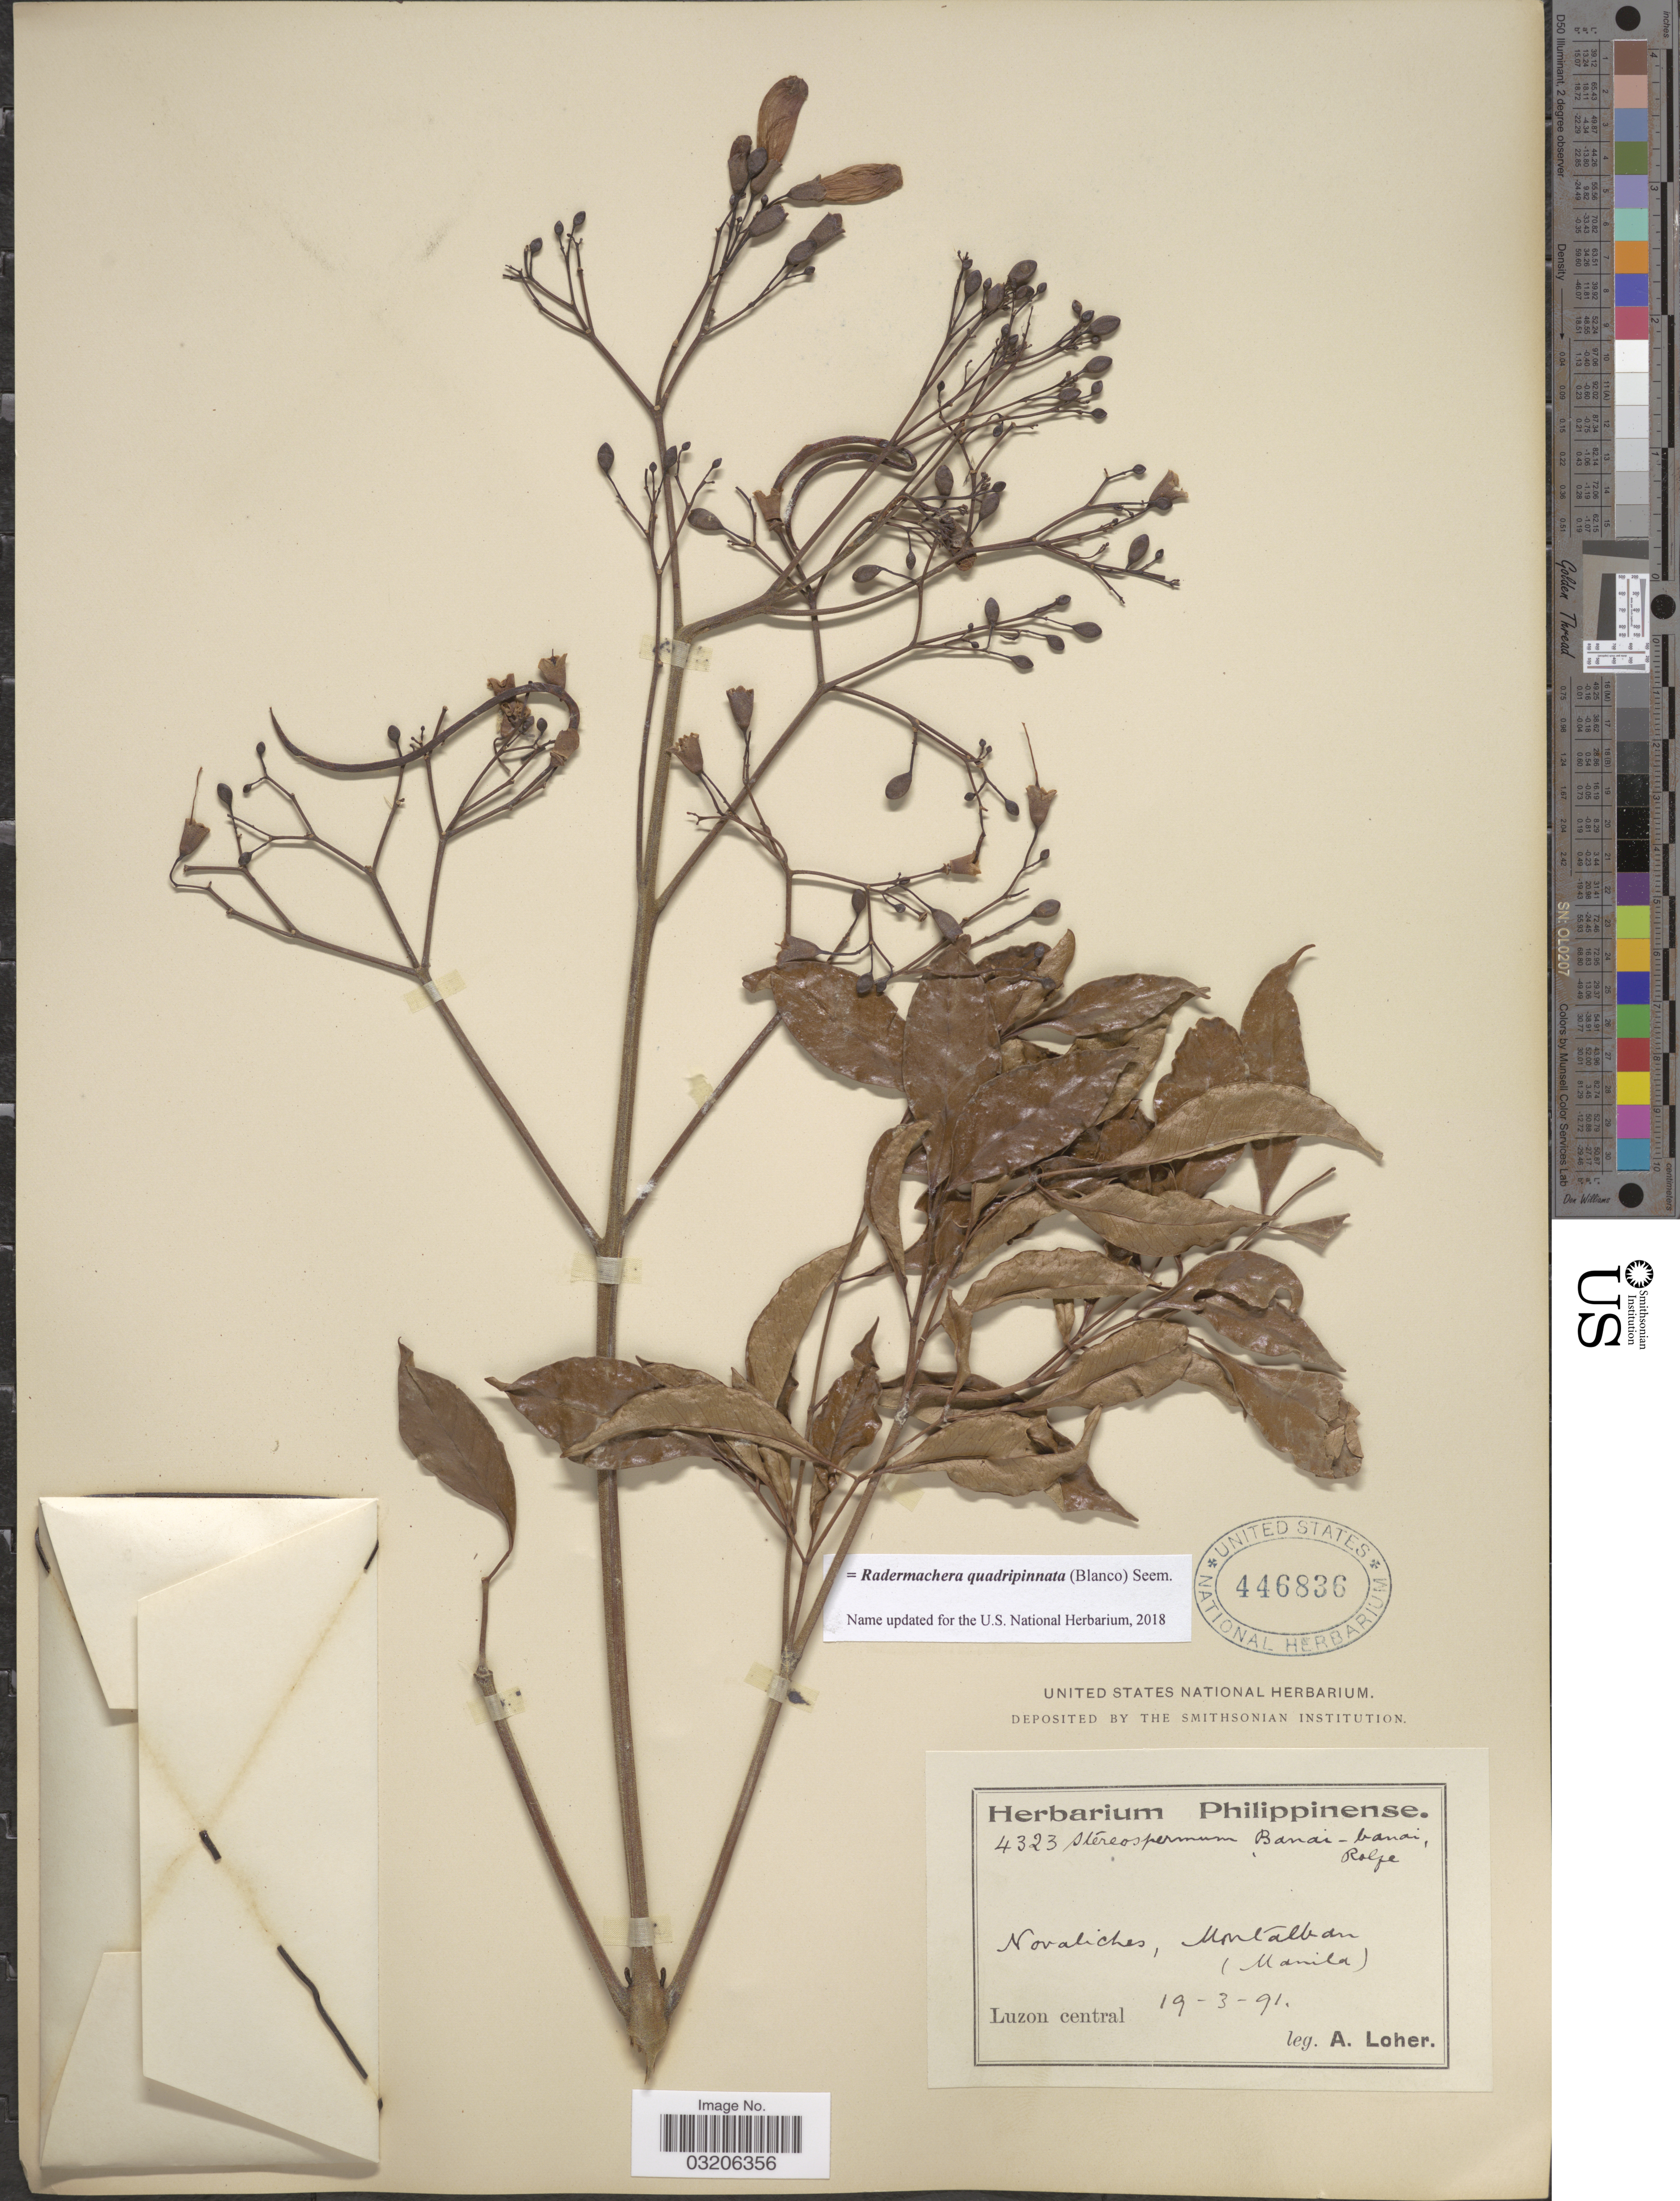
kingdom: Plantae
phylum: Tracheophyta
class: Magnoliopsida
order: Lamiales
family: Bignoniaceae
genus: Radermachera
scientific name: Radermachera quadripinnata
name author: (Blanco) Seem.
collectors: A. Loher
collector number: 4323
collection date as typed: Transcribed d/m/y: 19/3/91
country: Philippines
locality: Novaliches, Montalban (Manila). Luzon central.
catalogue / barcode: US 446836